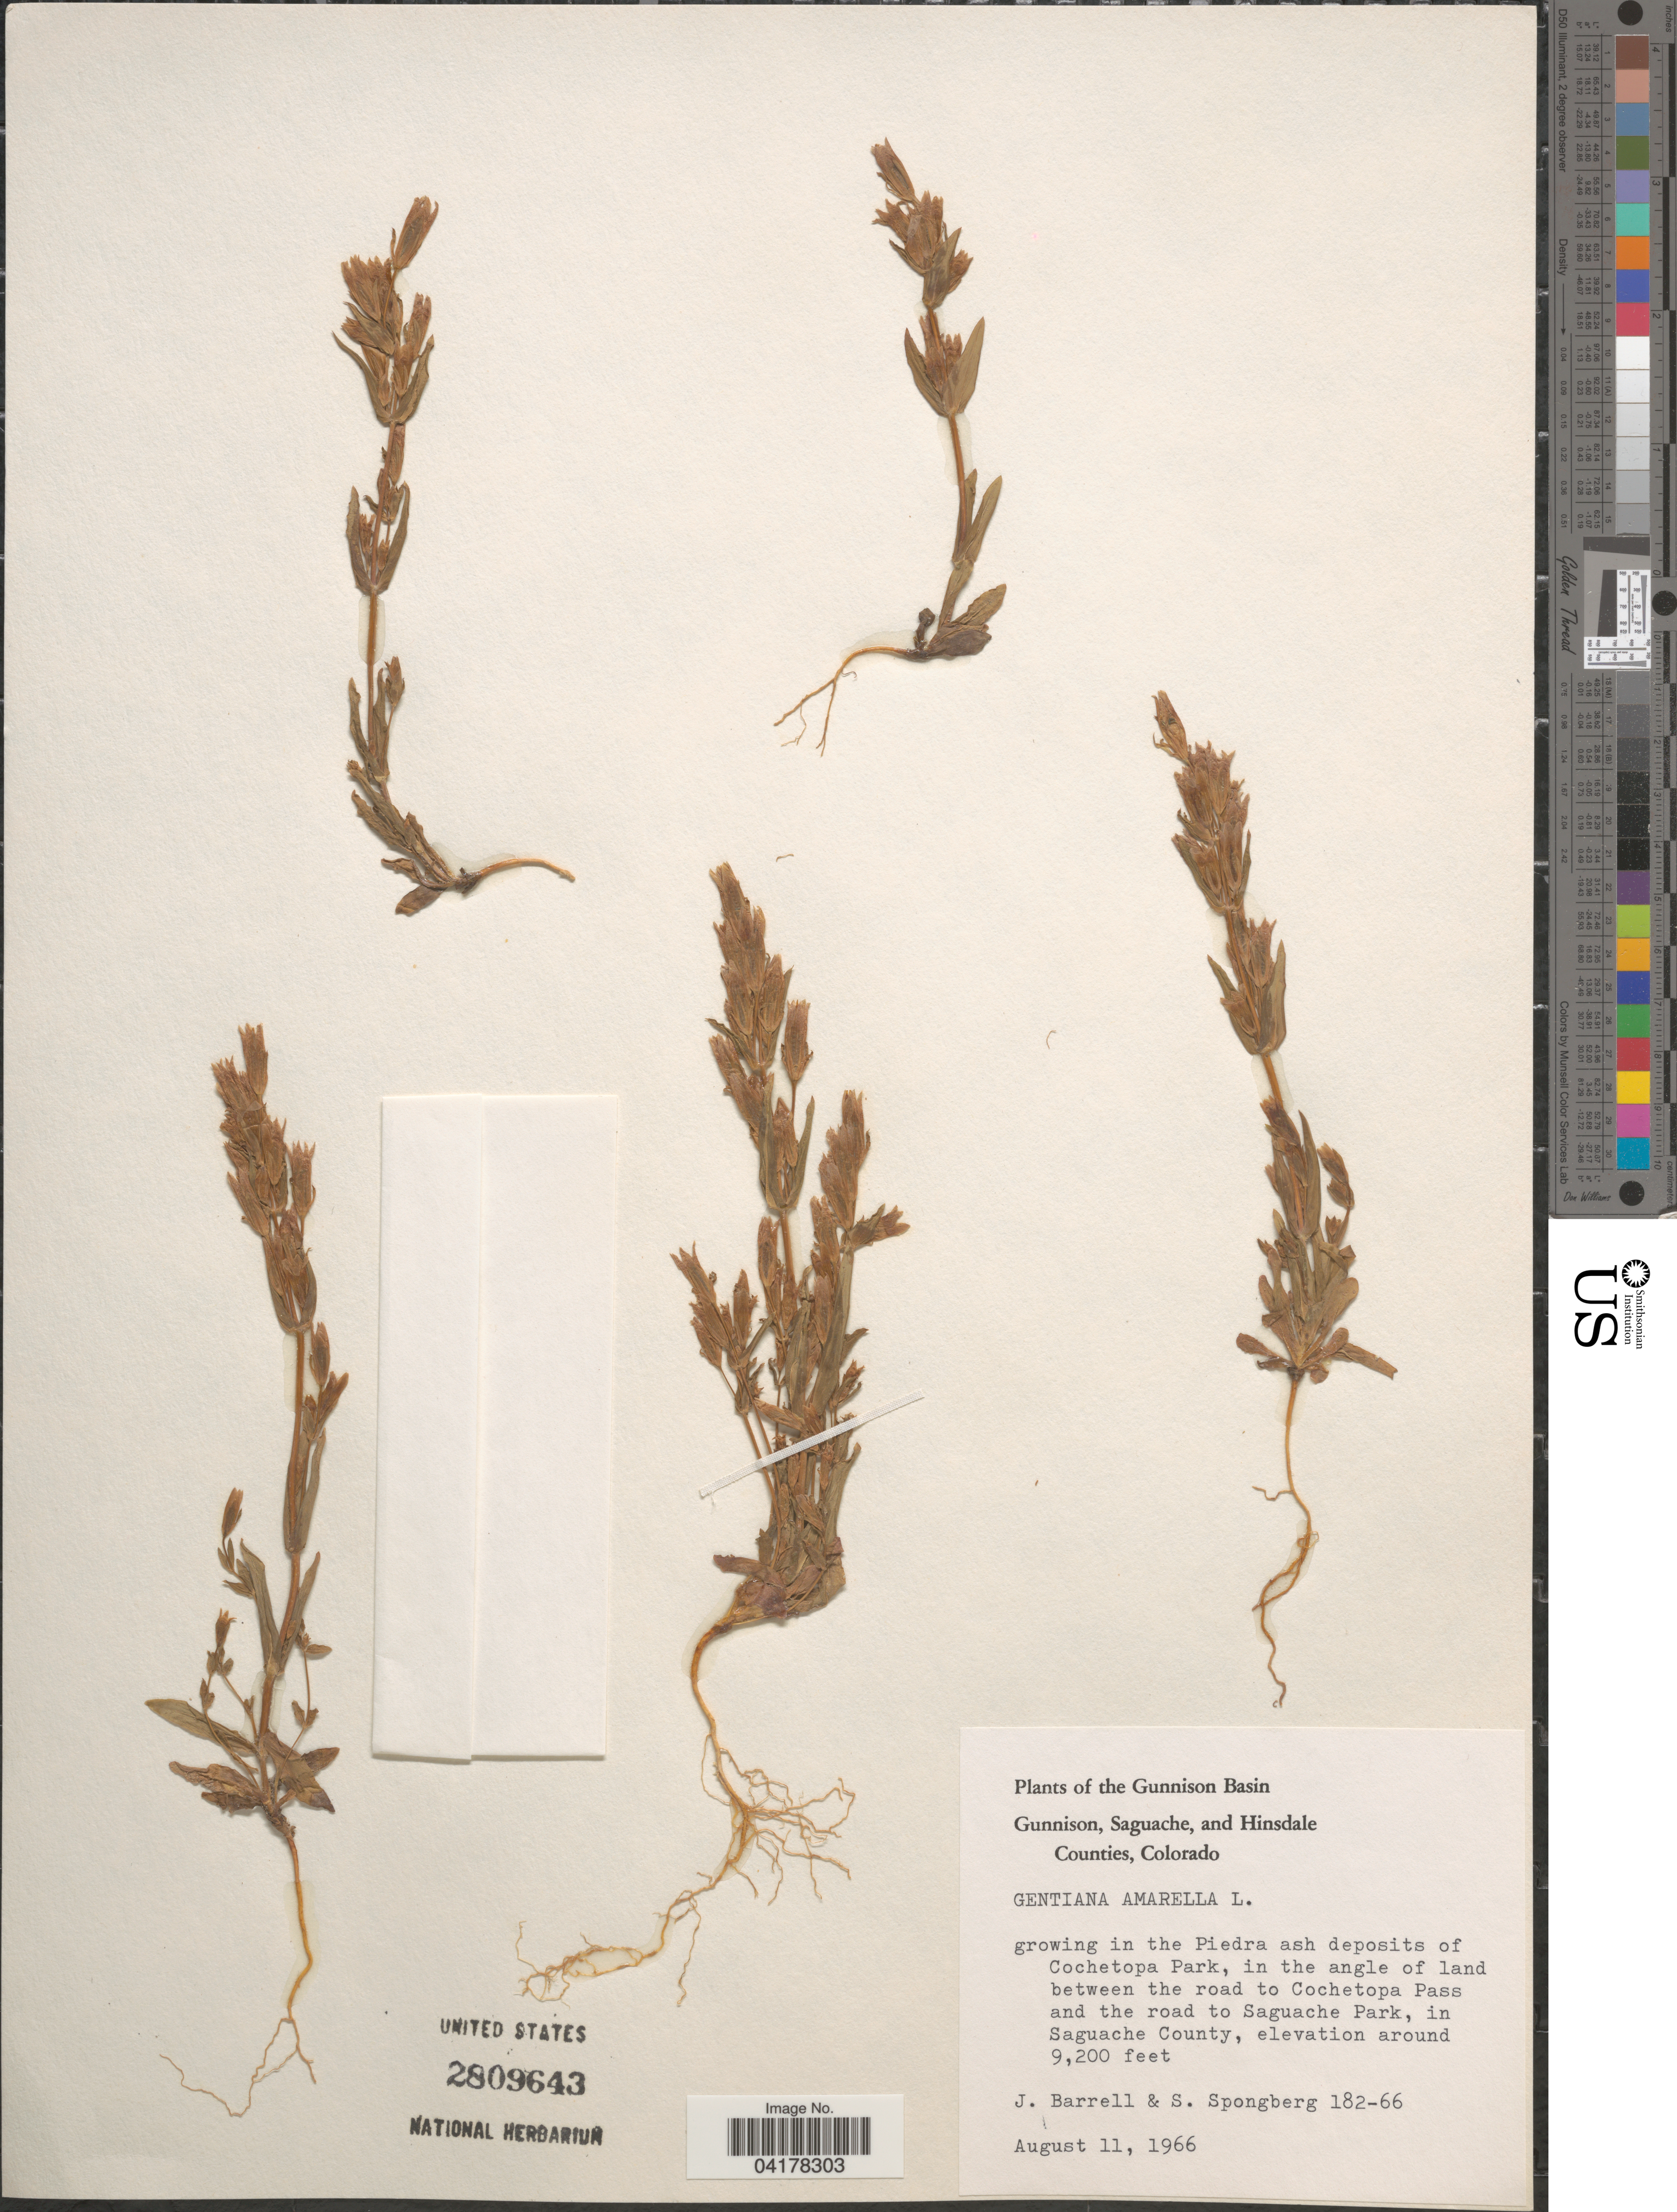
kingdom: Plantae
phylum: Tracheophyta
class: Magnoliopsida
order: Gentianales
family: Gentianaceae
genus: Gentiana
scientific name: Gentiana amarella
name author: L.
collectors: J. Barrell & S. A.Spongberg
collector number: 182-66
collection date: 1966-08-11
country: United States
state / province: Colorado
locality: The Gunnison Basin. In the Piedra ash deposits of Cochetopa Park, in the angle of land between the road to Cochetopa Pass and the road to Saguache Park, in Saguache County.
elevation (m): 2804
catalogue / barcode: US 2809643